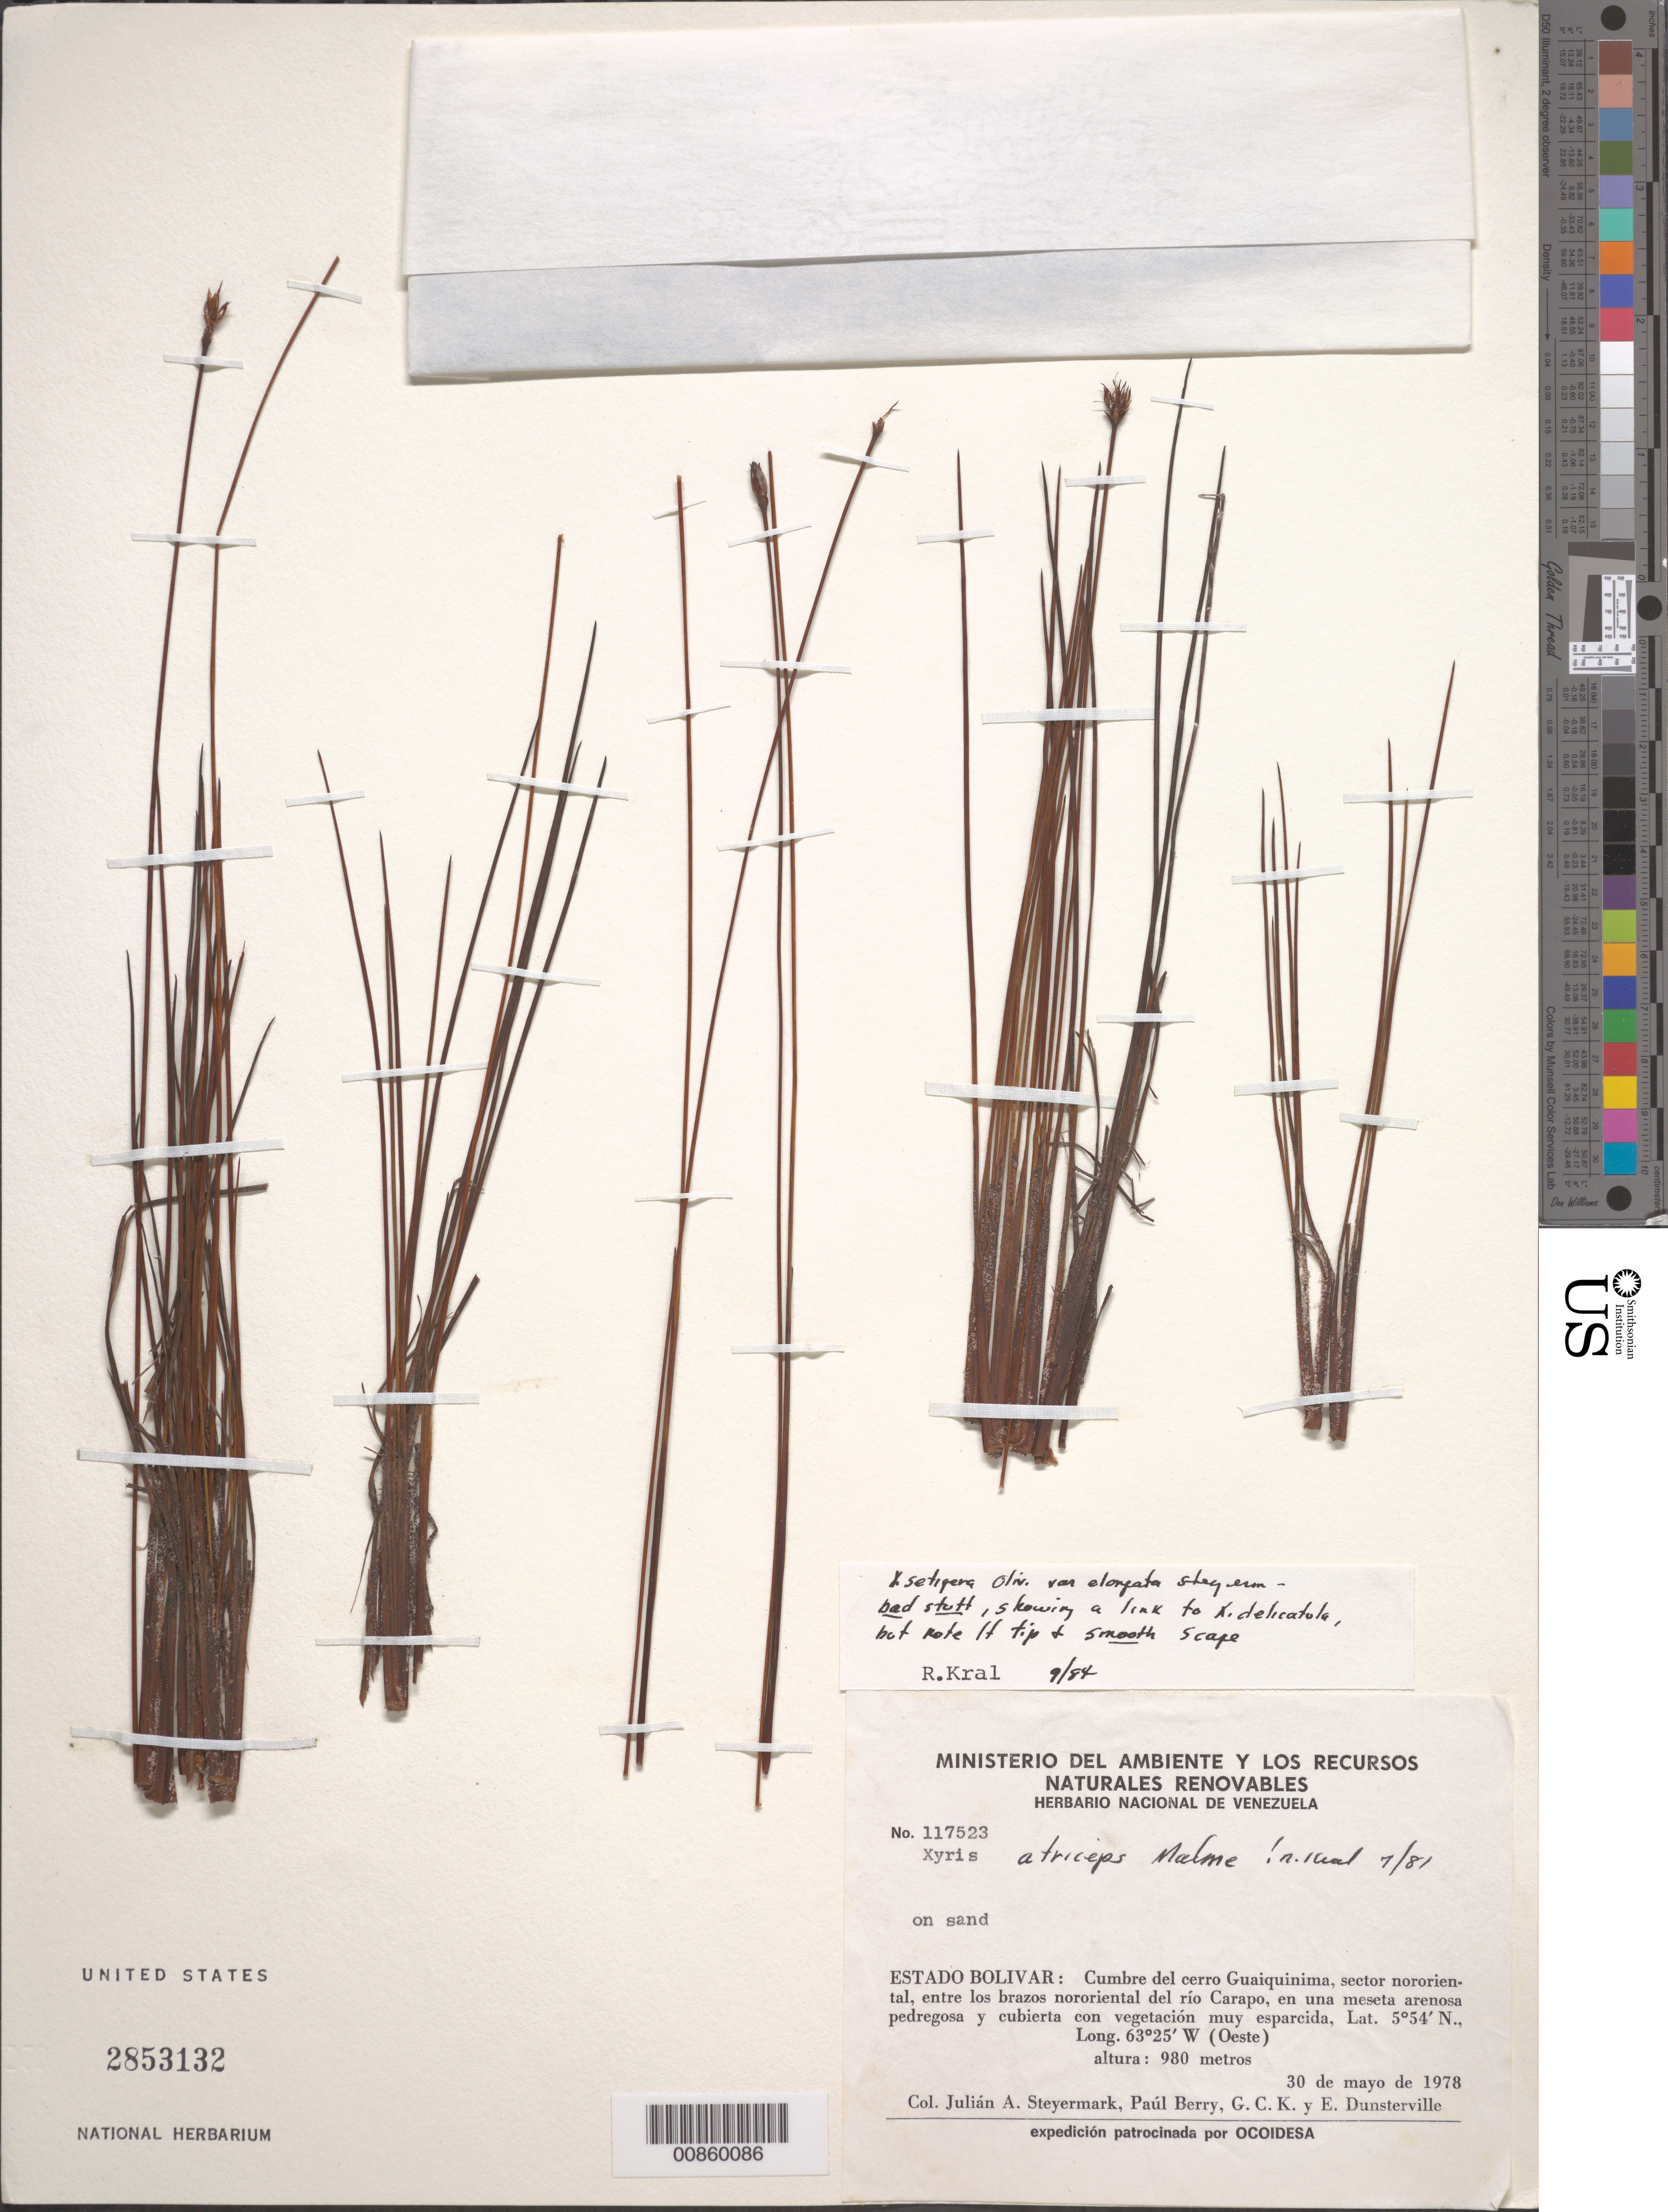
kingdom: Plantae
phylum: Tracheophyta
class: Liliopsida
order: Poales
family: Xyridaceae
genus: Xyris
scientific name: Xyris setigera var. elongata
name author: Steyerm.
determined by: Kral, Robert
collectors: J. Steyermark, P. Berry, G. C. K. Dunsterville & E. Dunsterville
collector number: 117523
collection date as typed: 30-May-78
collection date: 1978-05-30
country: Venezuela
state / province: Bolívar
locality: Cerro Guaiquinima, cumbre; sector nororiental; entre los brazos nororiental del río Carapo.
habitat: Meseta arenosa pedregosa y cubierta con vegetación muy esparicida. On sand.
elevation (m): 980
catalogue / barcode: US 2853132